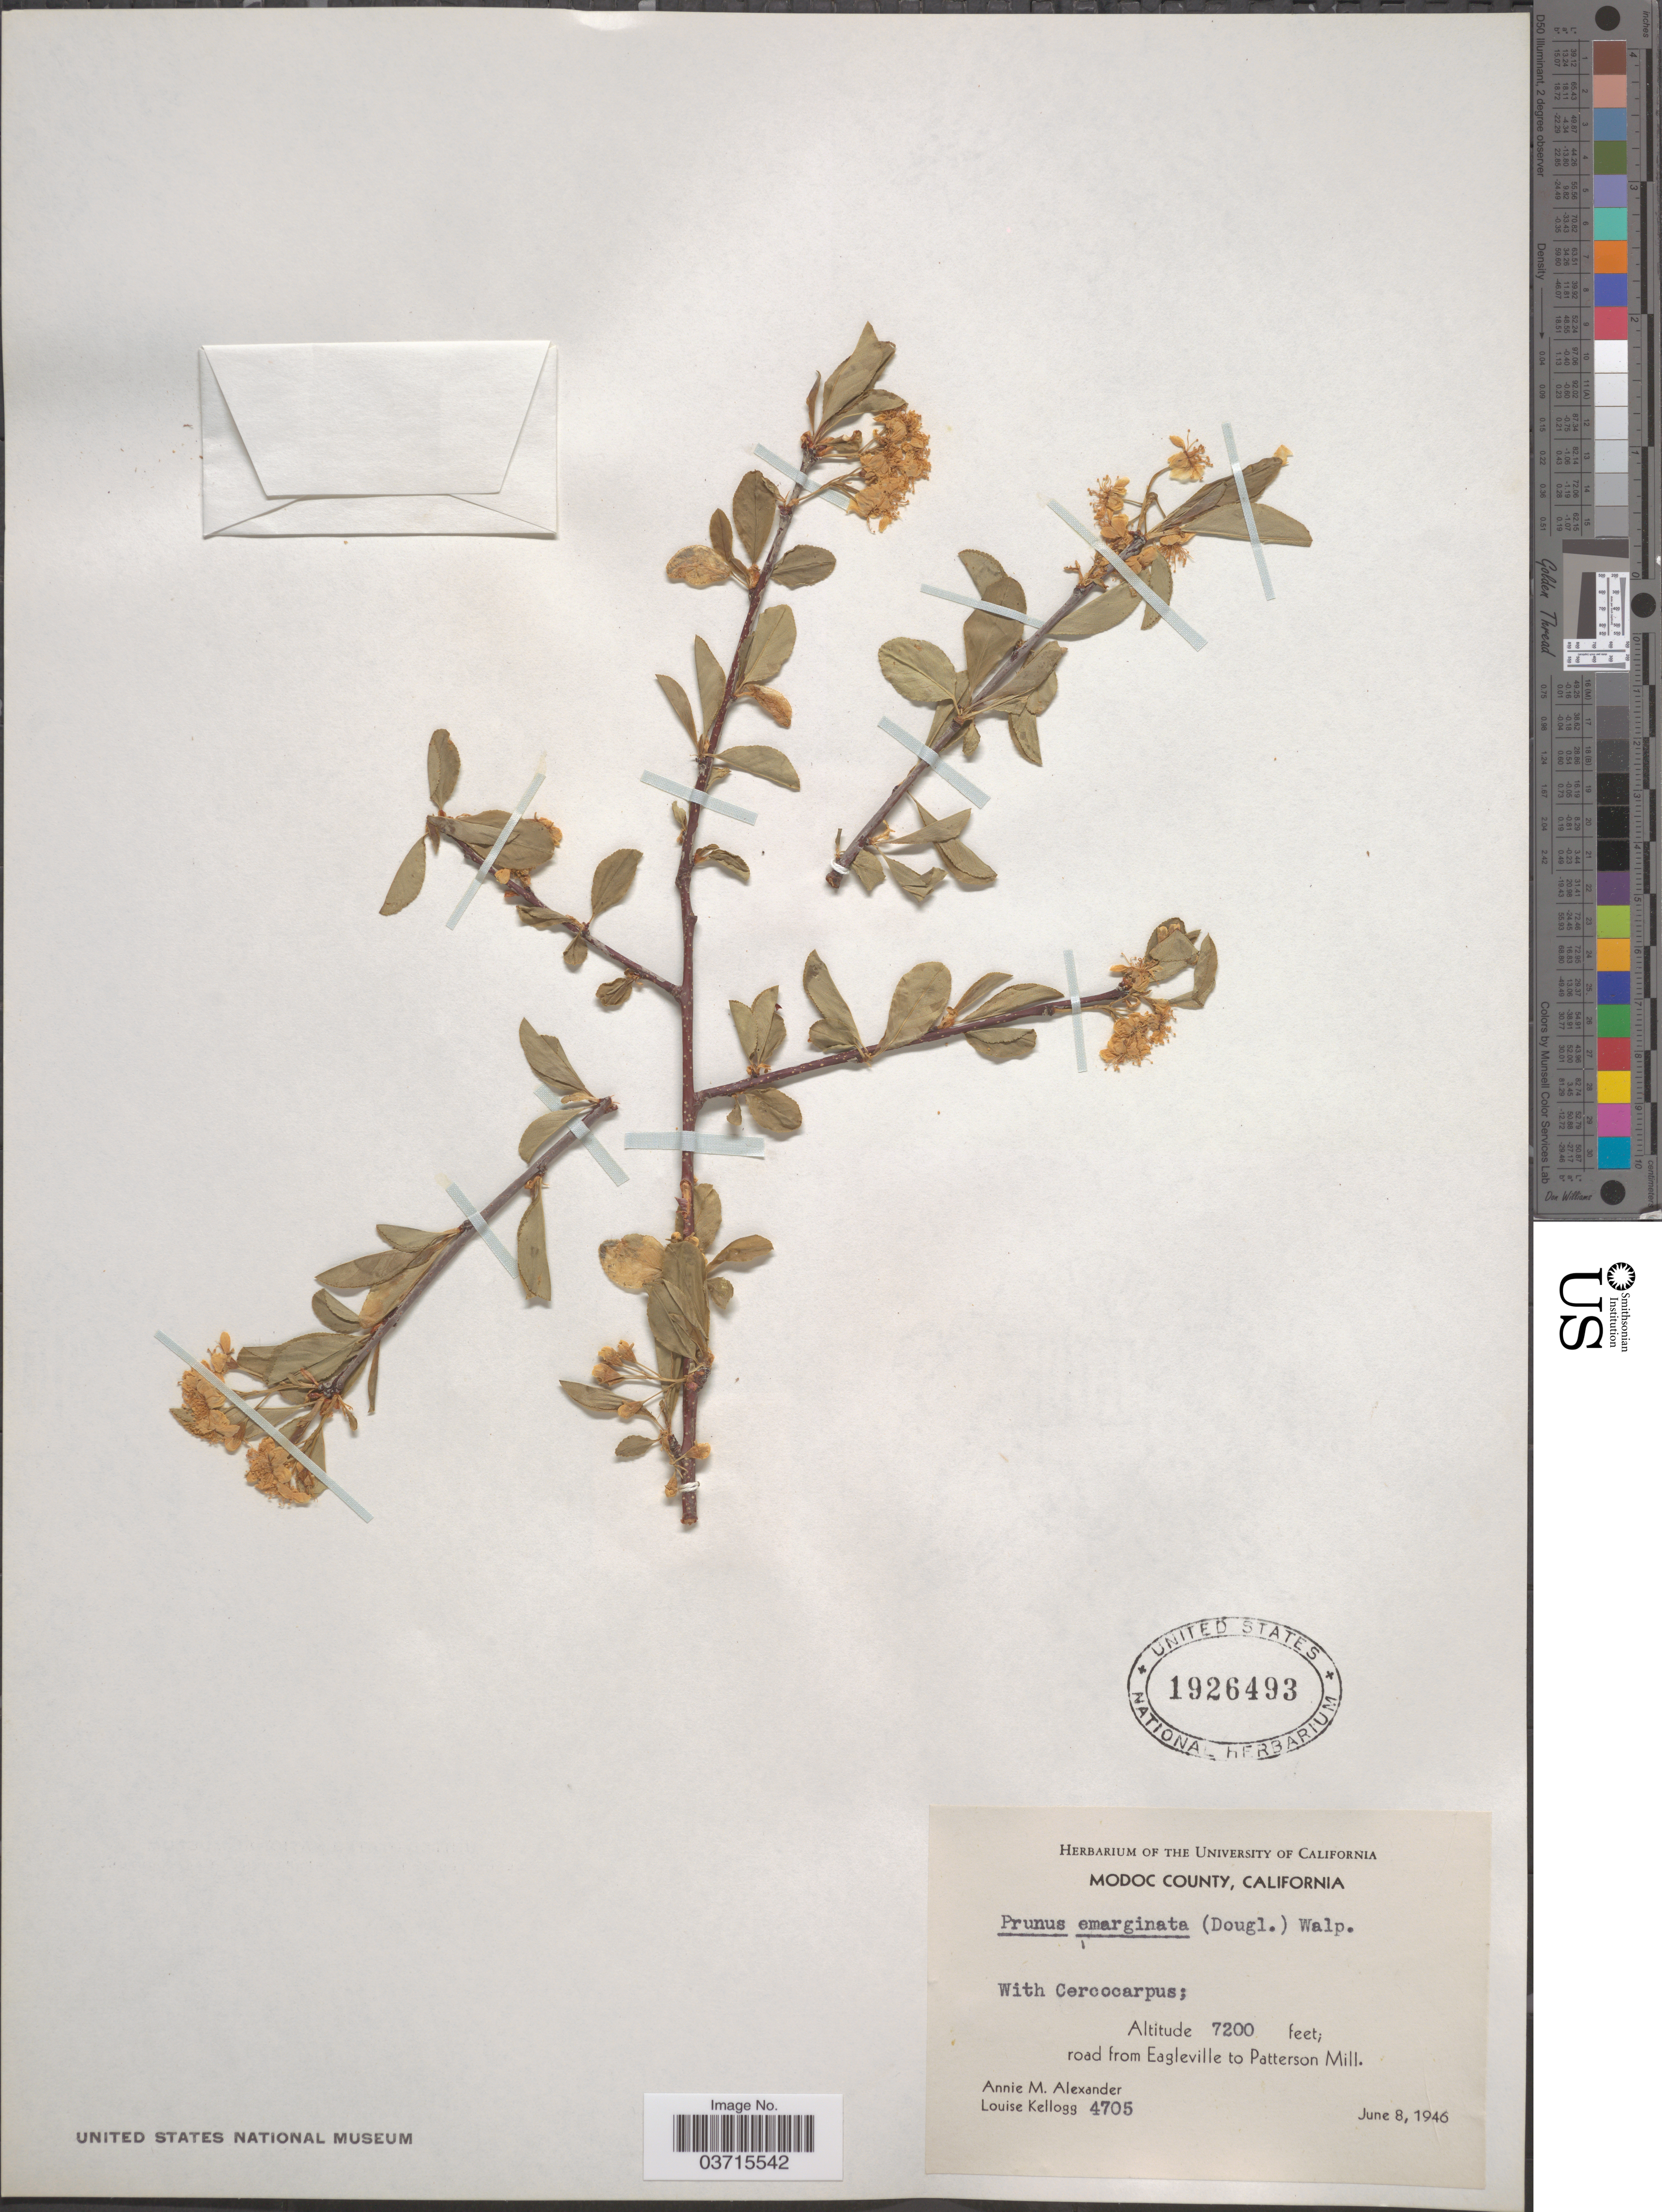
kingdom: Plantae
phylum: Tracheophyta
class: Magnoliopsida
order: Rosales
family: Rosaceae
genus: Prunus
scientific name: Prunus emarginata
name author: (Douglas ex Hook.) Eaton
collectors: A. M. Alexander & L. Kellogg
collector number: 4705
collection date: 1946-06-08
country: United States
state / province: California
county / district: Modoc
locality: Modoc County. Road from Eagleville to Patterson Mill.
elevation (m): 2195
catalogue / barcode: US 1926493